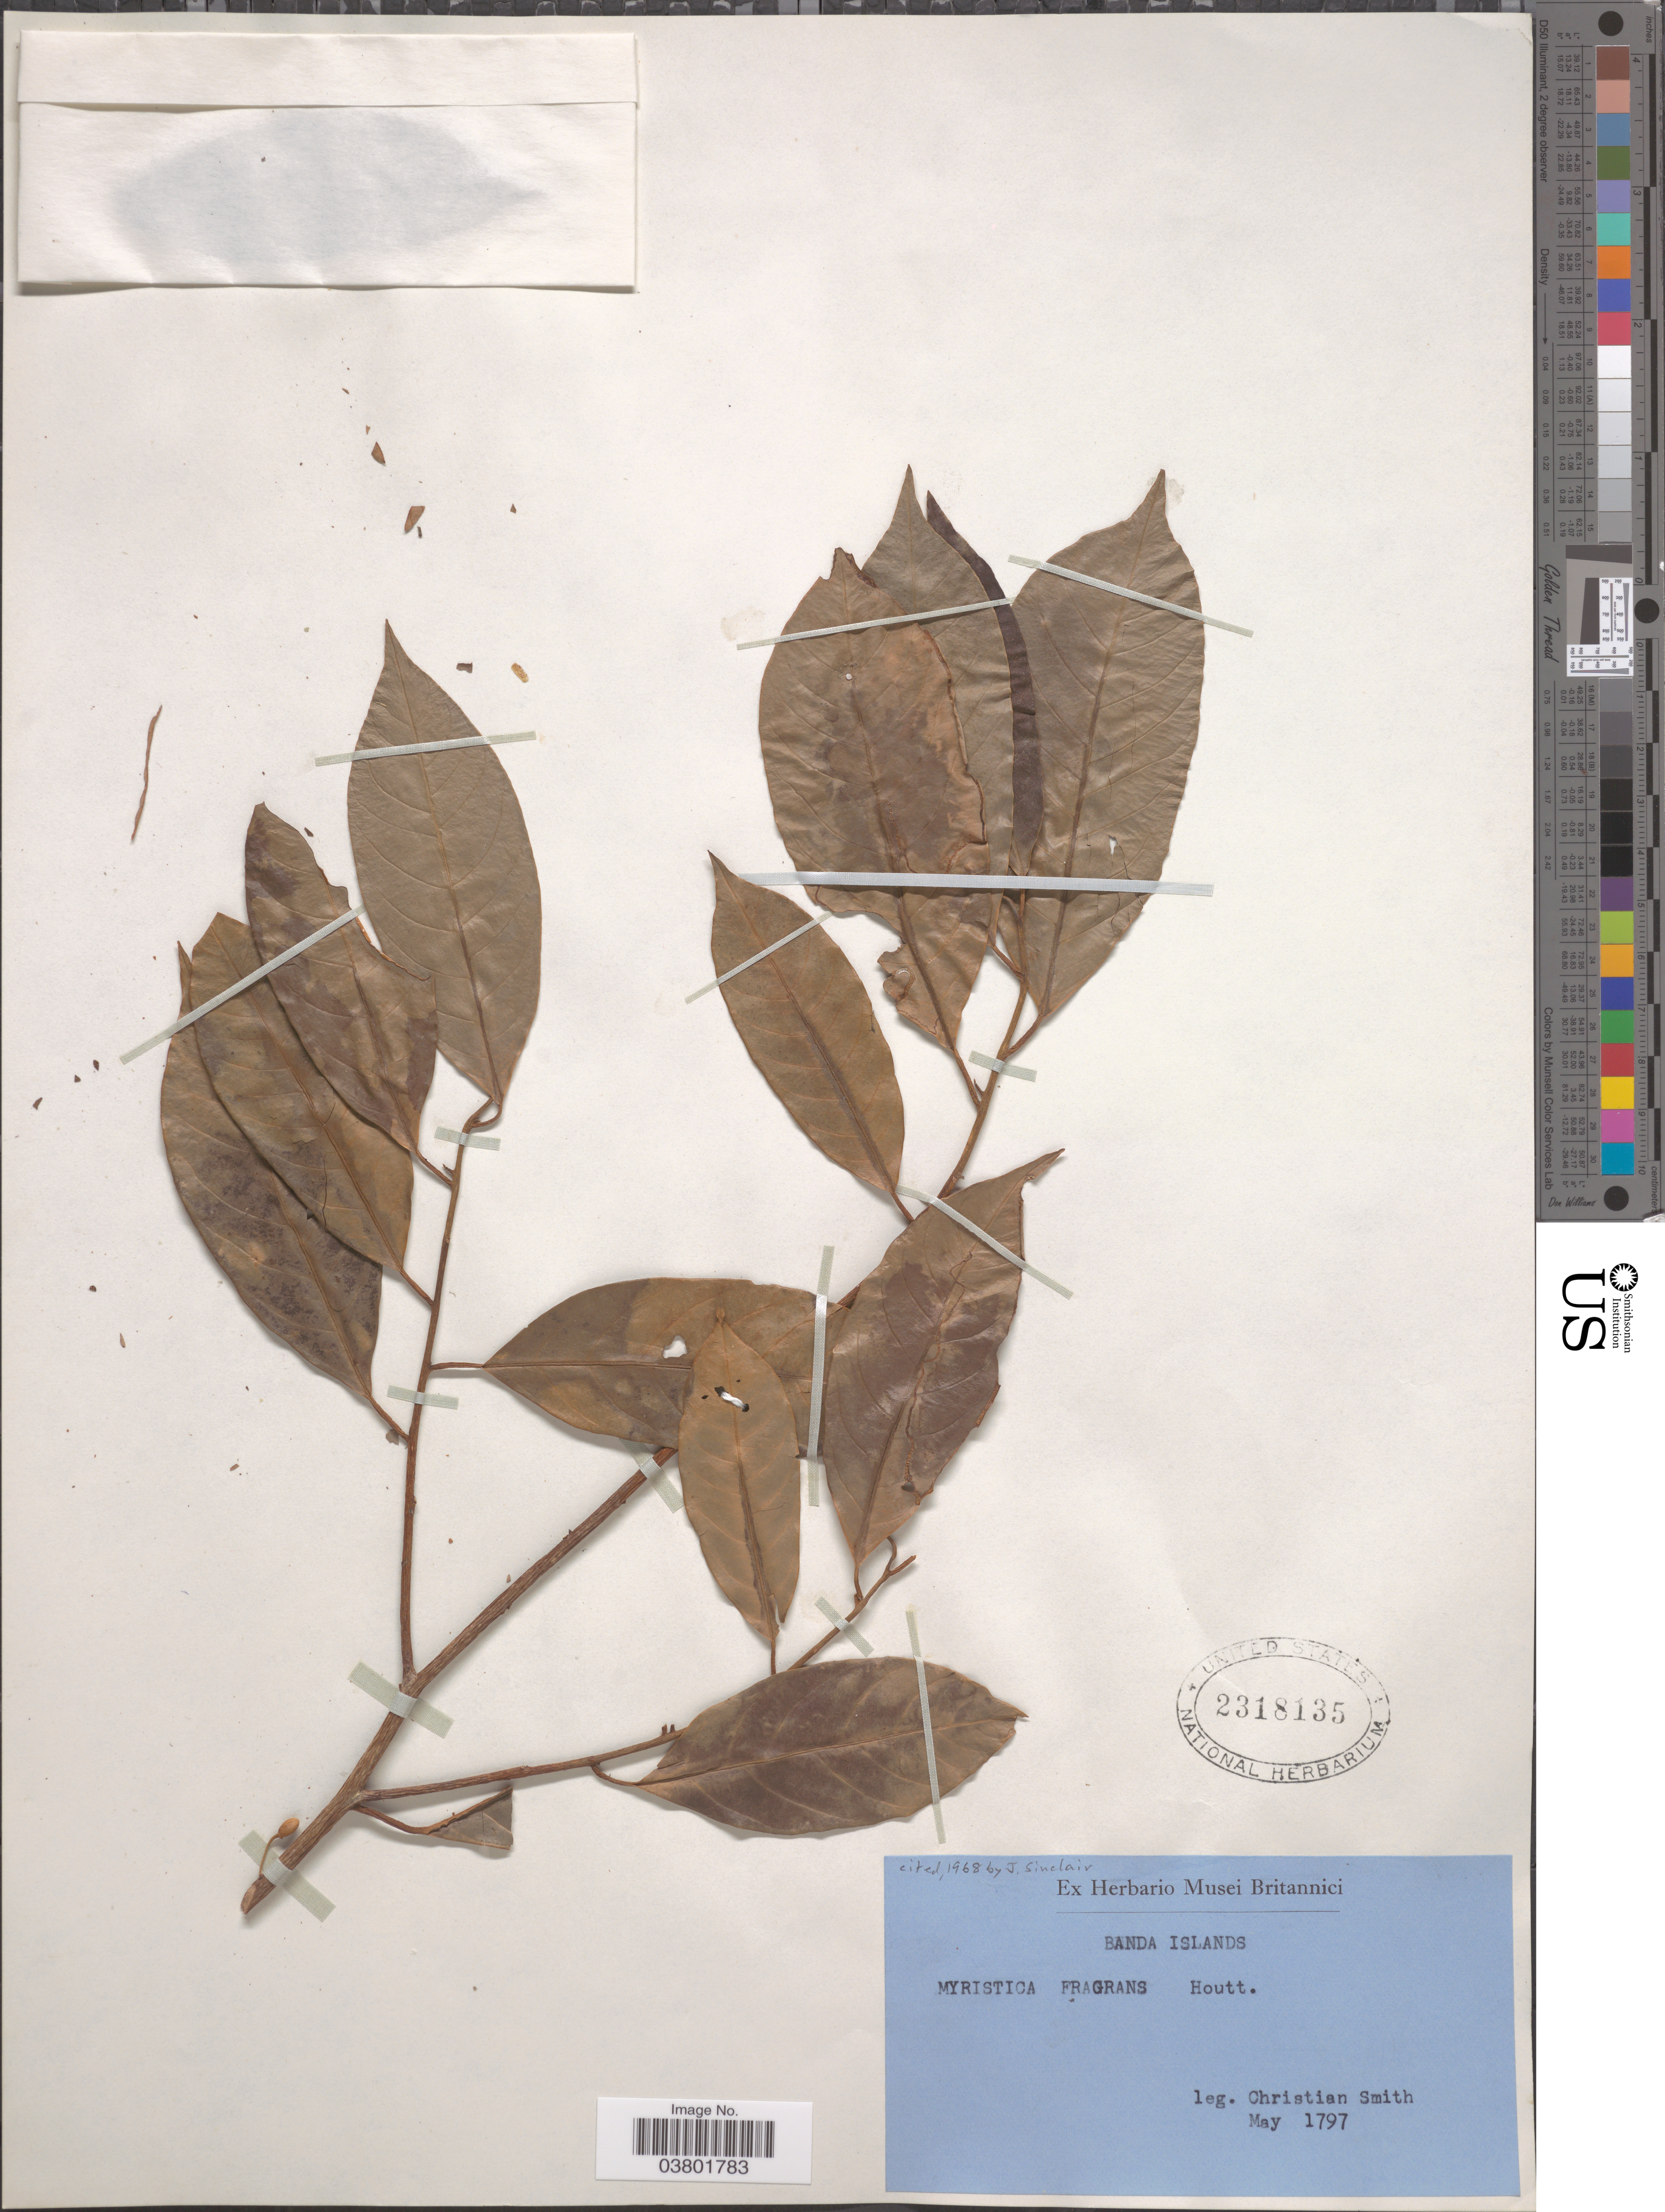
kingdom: Plantae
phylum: Tracheophyta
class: Magnoliopsida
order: Magnoliales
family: Myristicaceae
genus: Myristica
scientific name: Myristica fragrans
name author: Houtt.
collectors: C. Smith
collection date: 1797-05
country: Indonesia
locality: Banda Islands.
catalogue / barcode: US 2318135